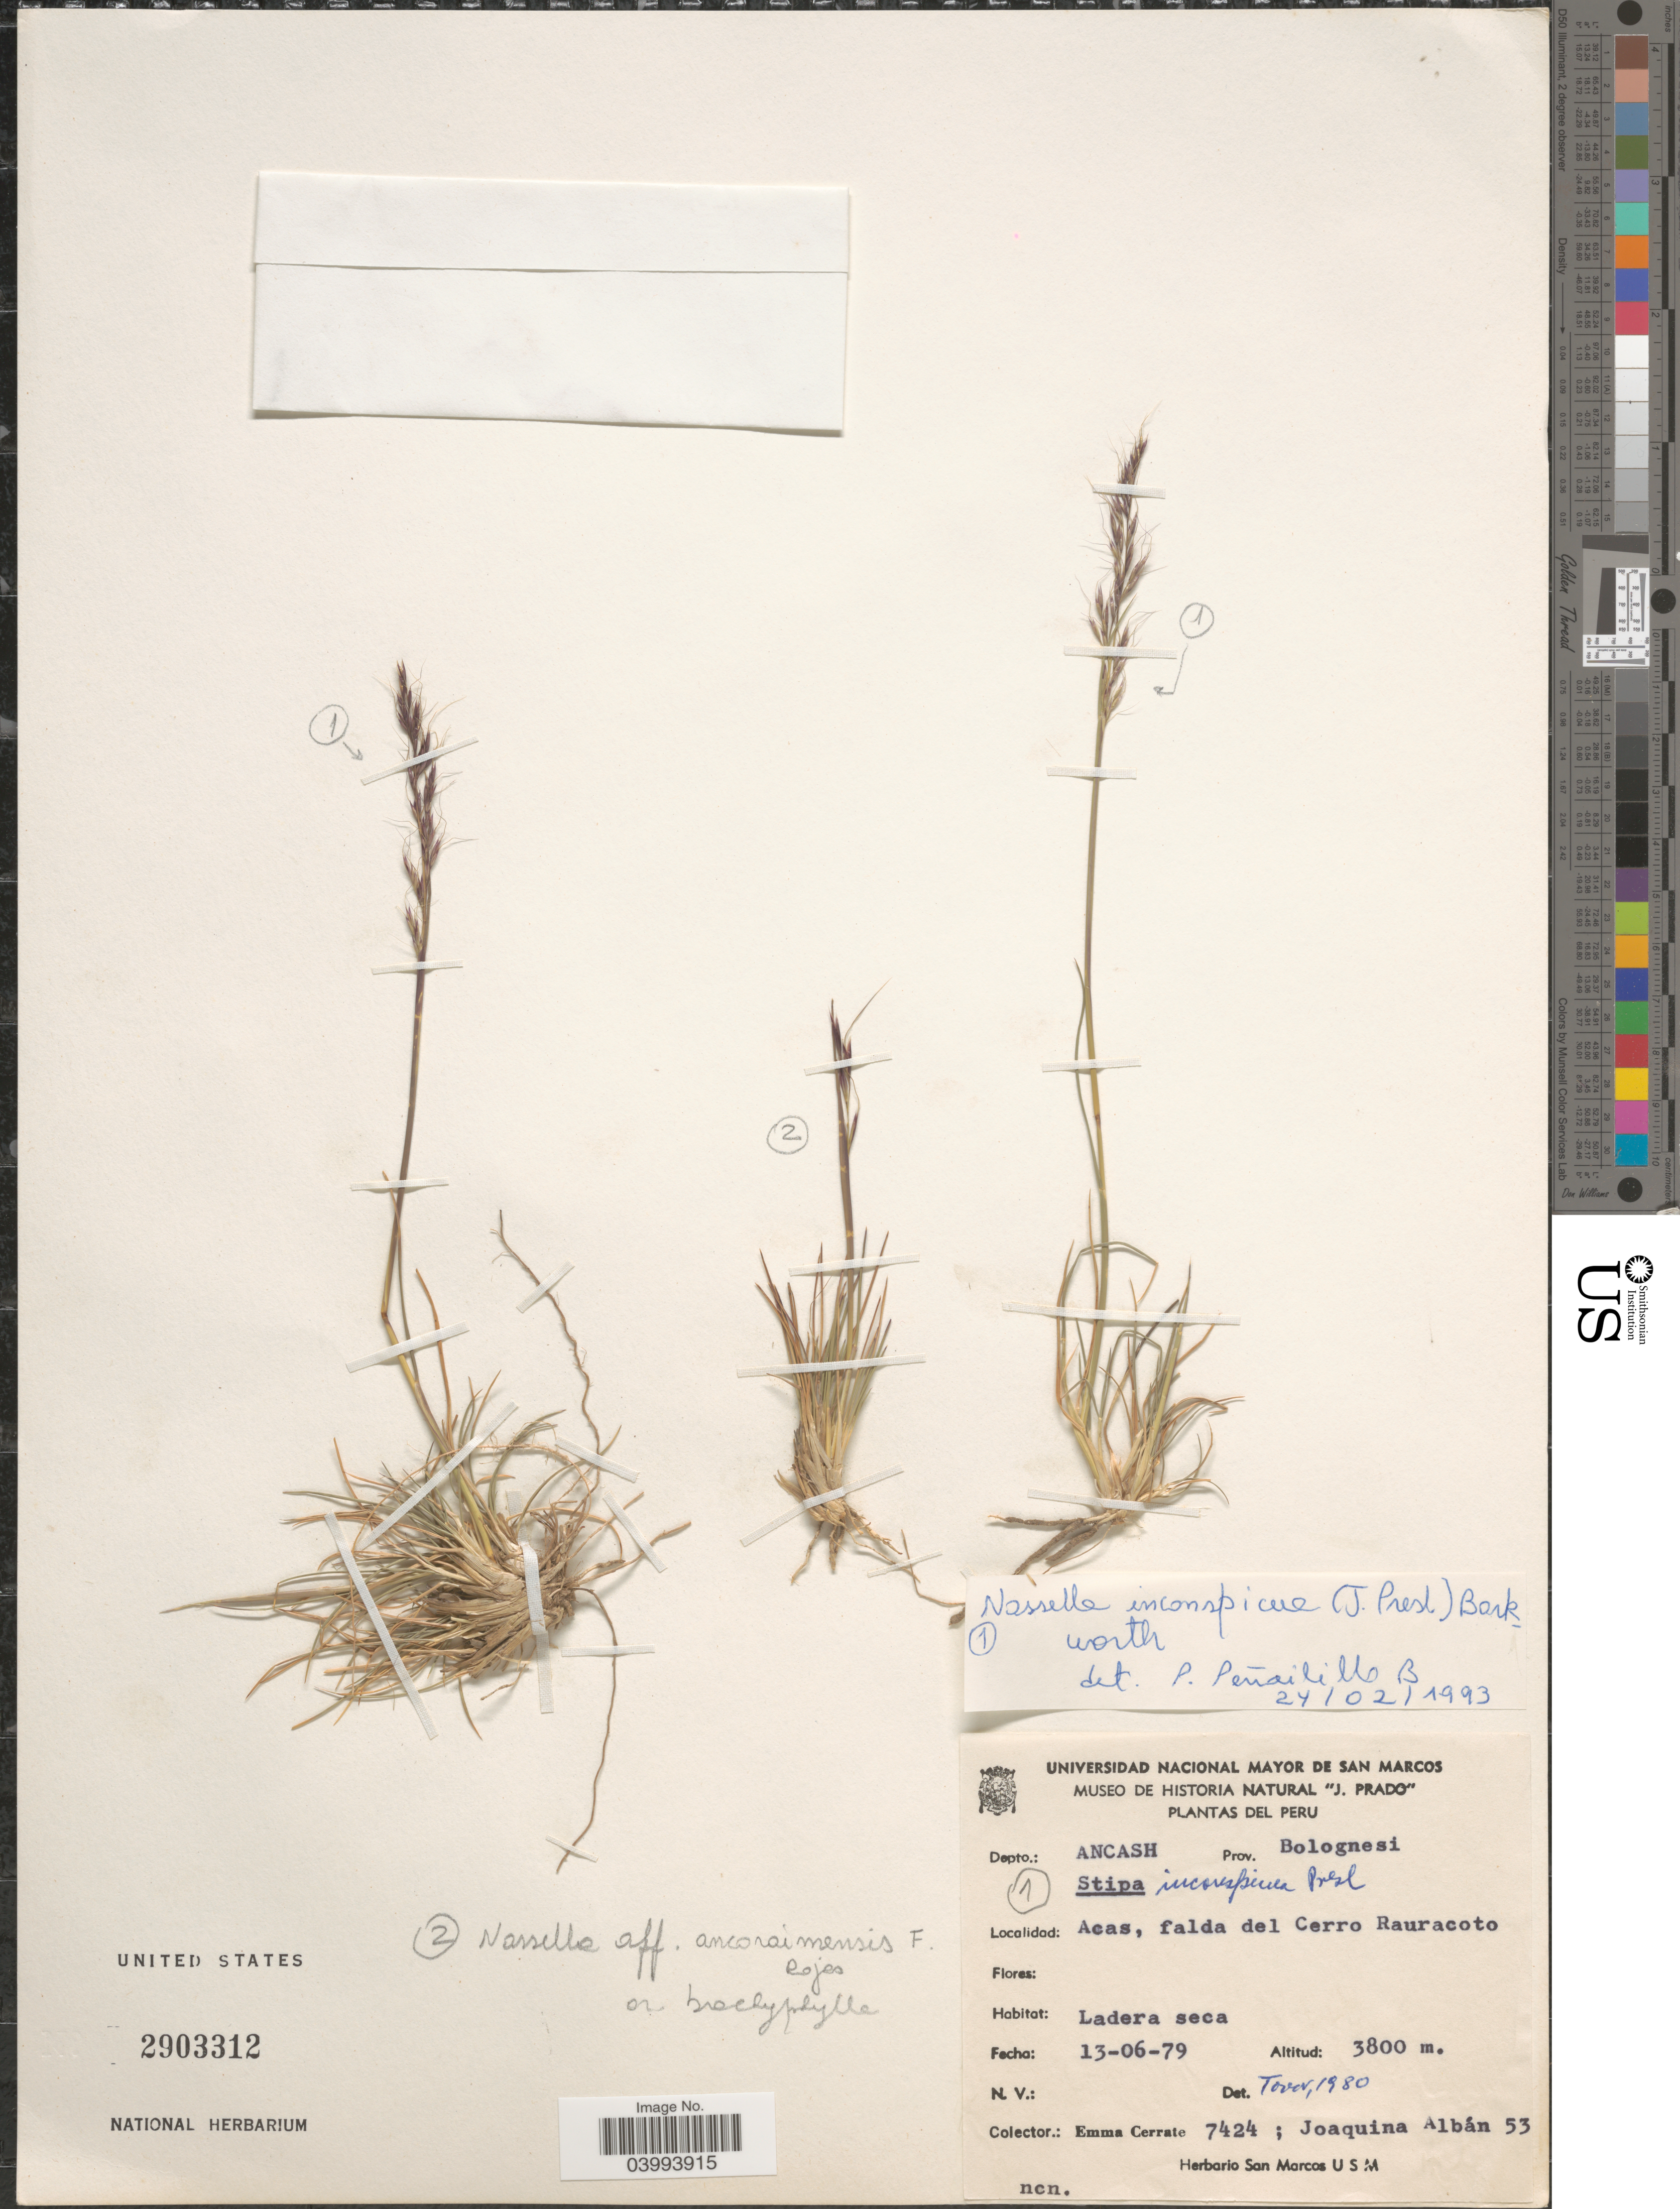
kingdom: Plantae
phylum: Tracheophyta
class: Liliopsida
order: Poales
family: Poaceae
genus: Nassella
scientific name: Nassella inconspicua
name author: (J. Presl) Barkworth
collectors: E. Cerrate & J. Alban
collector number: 7424/53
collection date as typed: Transcribed d/m/y: 13/6/79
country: Peru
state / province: Ancash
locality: Depto.: Ancash. Prov. Bolognesi. Acas, falda del Cerro Rauracoto.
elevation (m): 3800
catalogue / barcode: US 2903312